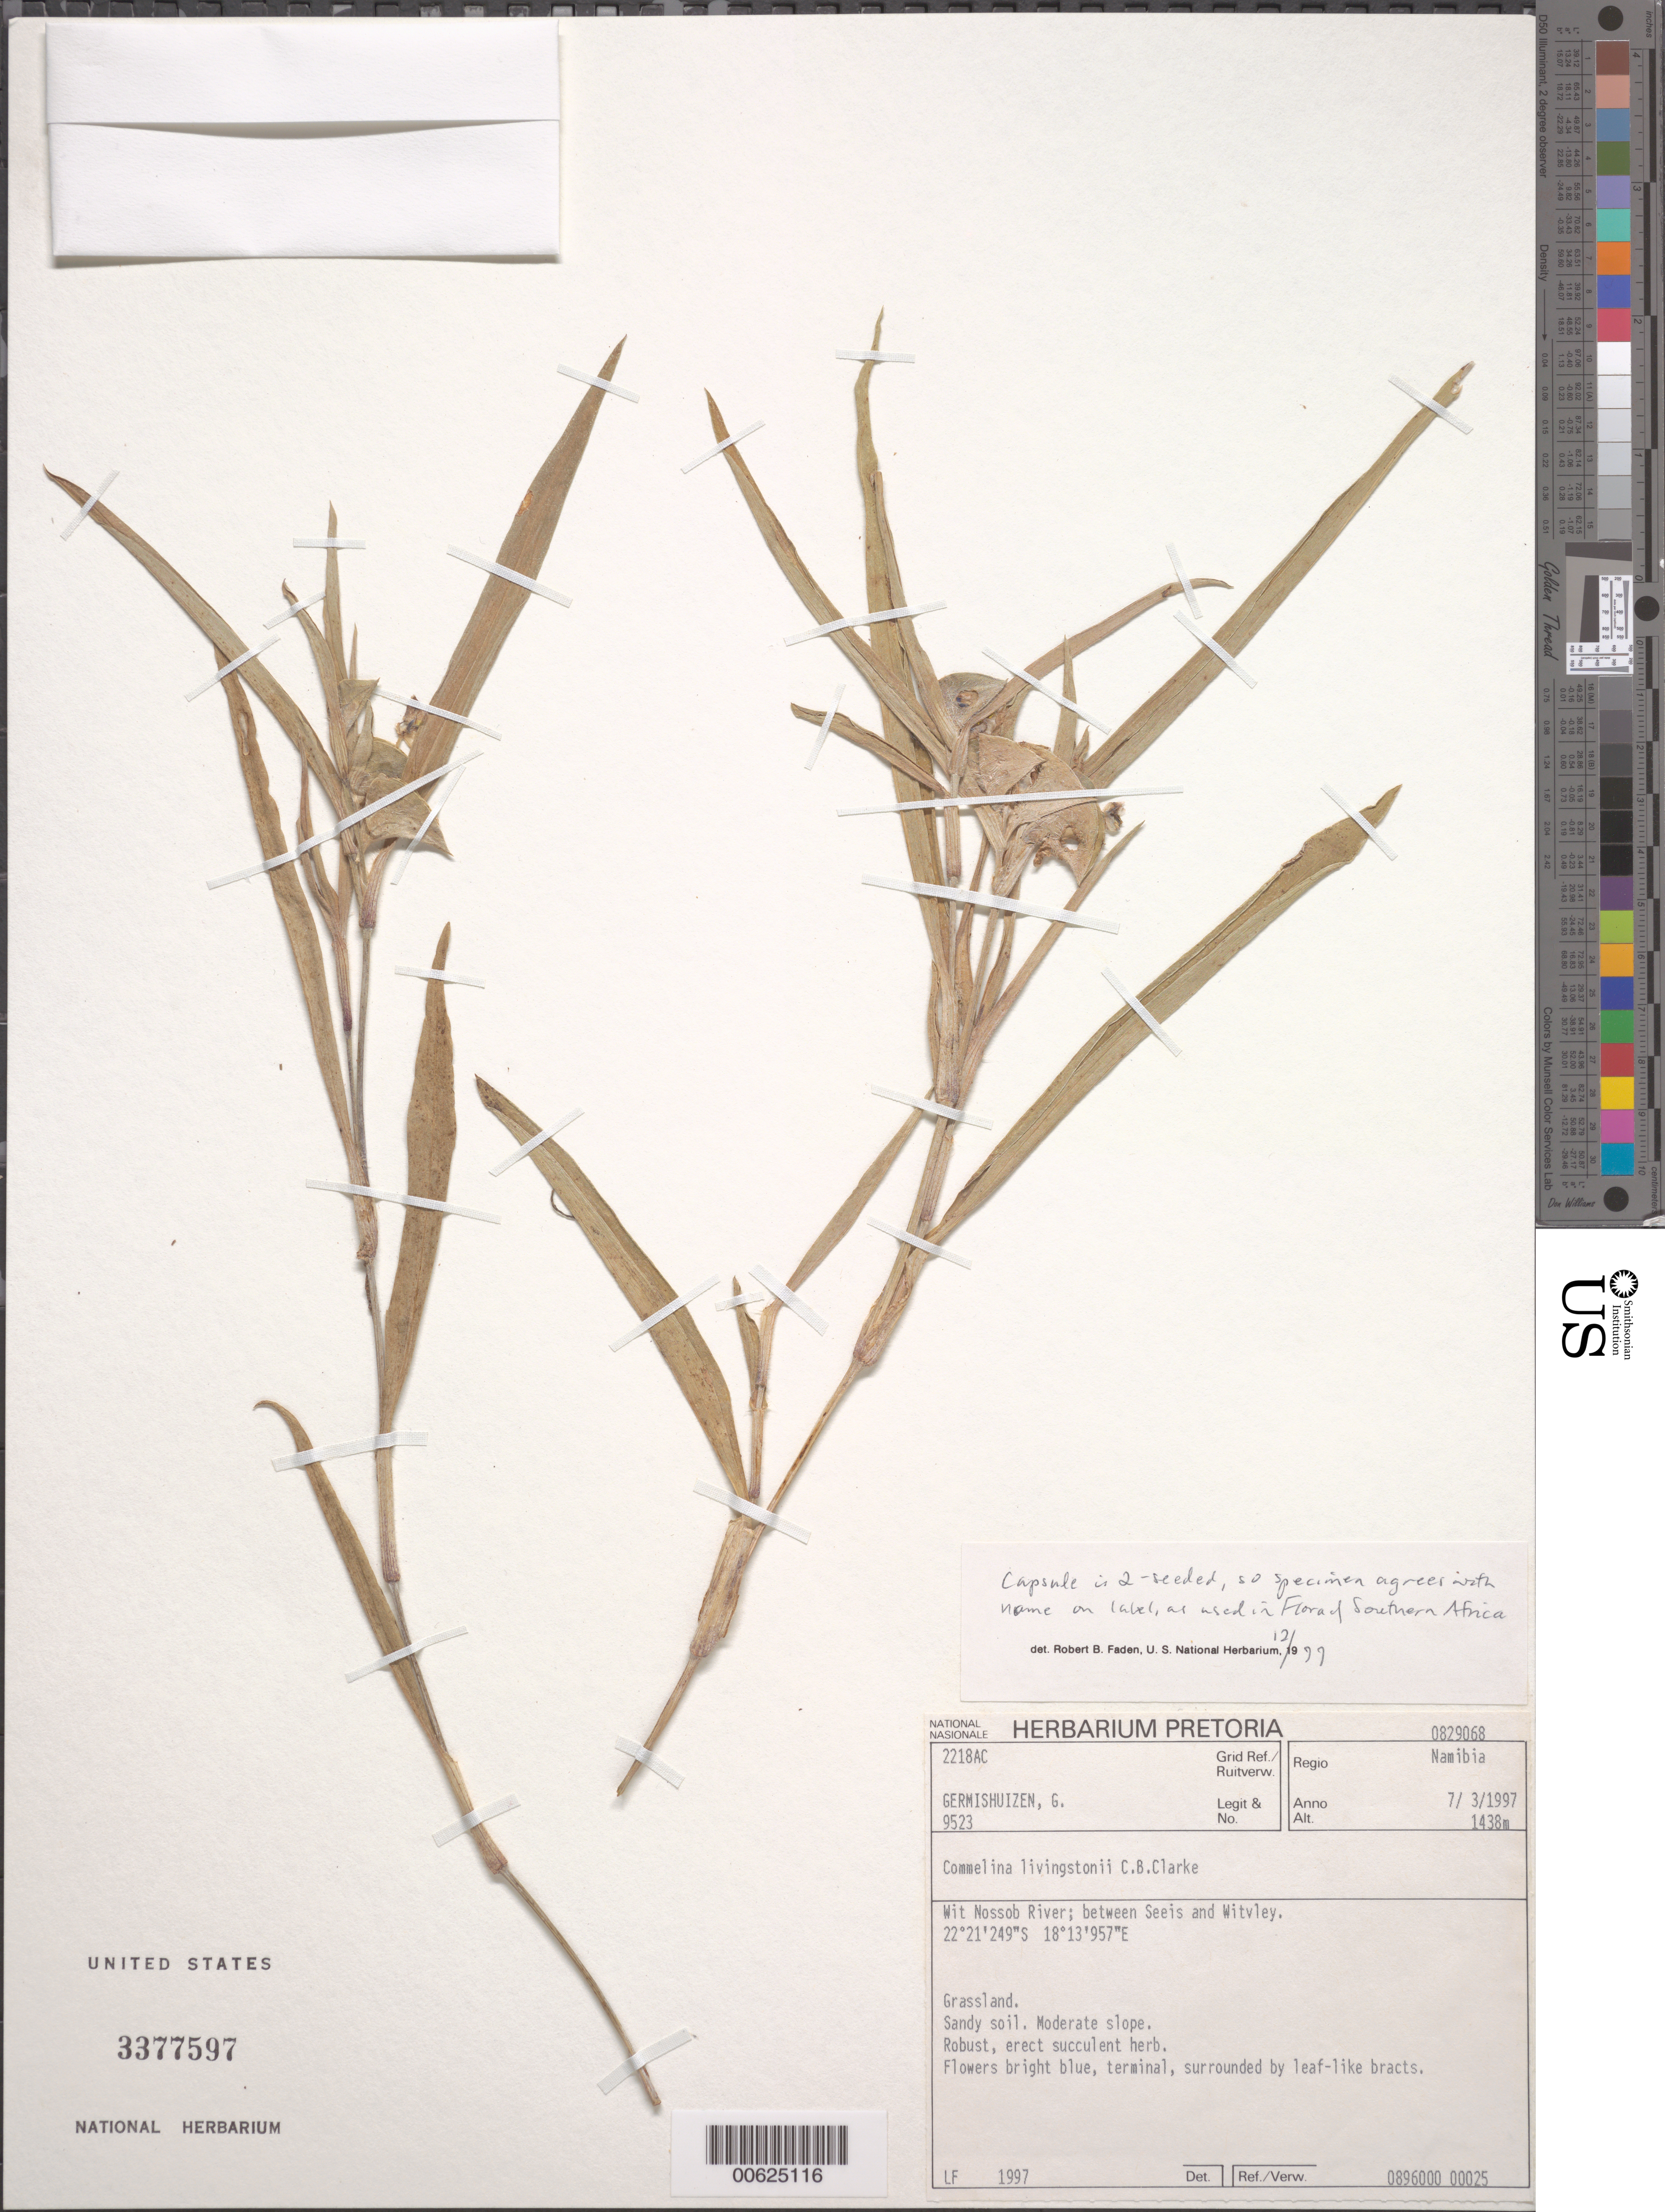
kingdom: Plantae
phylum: Tracheophyta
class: Liliopsida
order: Commelinales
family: Commelinaceae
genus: Commelina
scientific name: Commelina livingstonii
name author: C.B. Clarke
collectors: G. Germishuizen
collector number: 9523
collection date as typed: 07 Mar 1997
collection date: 1997-03-07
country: Namibia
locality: Nossob river, between seeis and witvley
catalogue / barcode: US 3377597